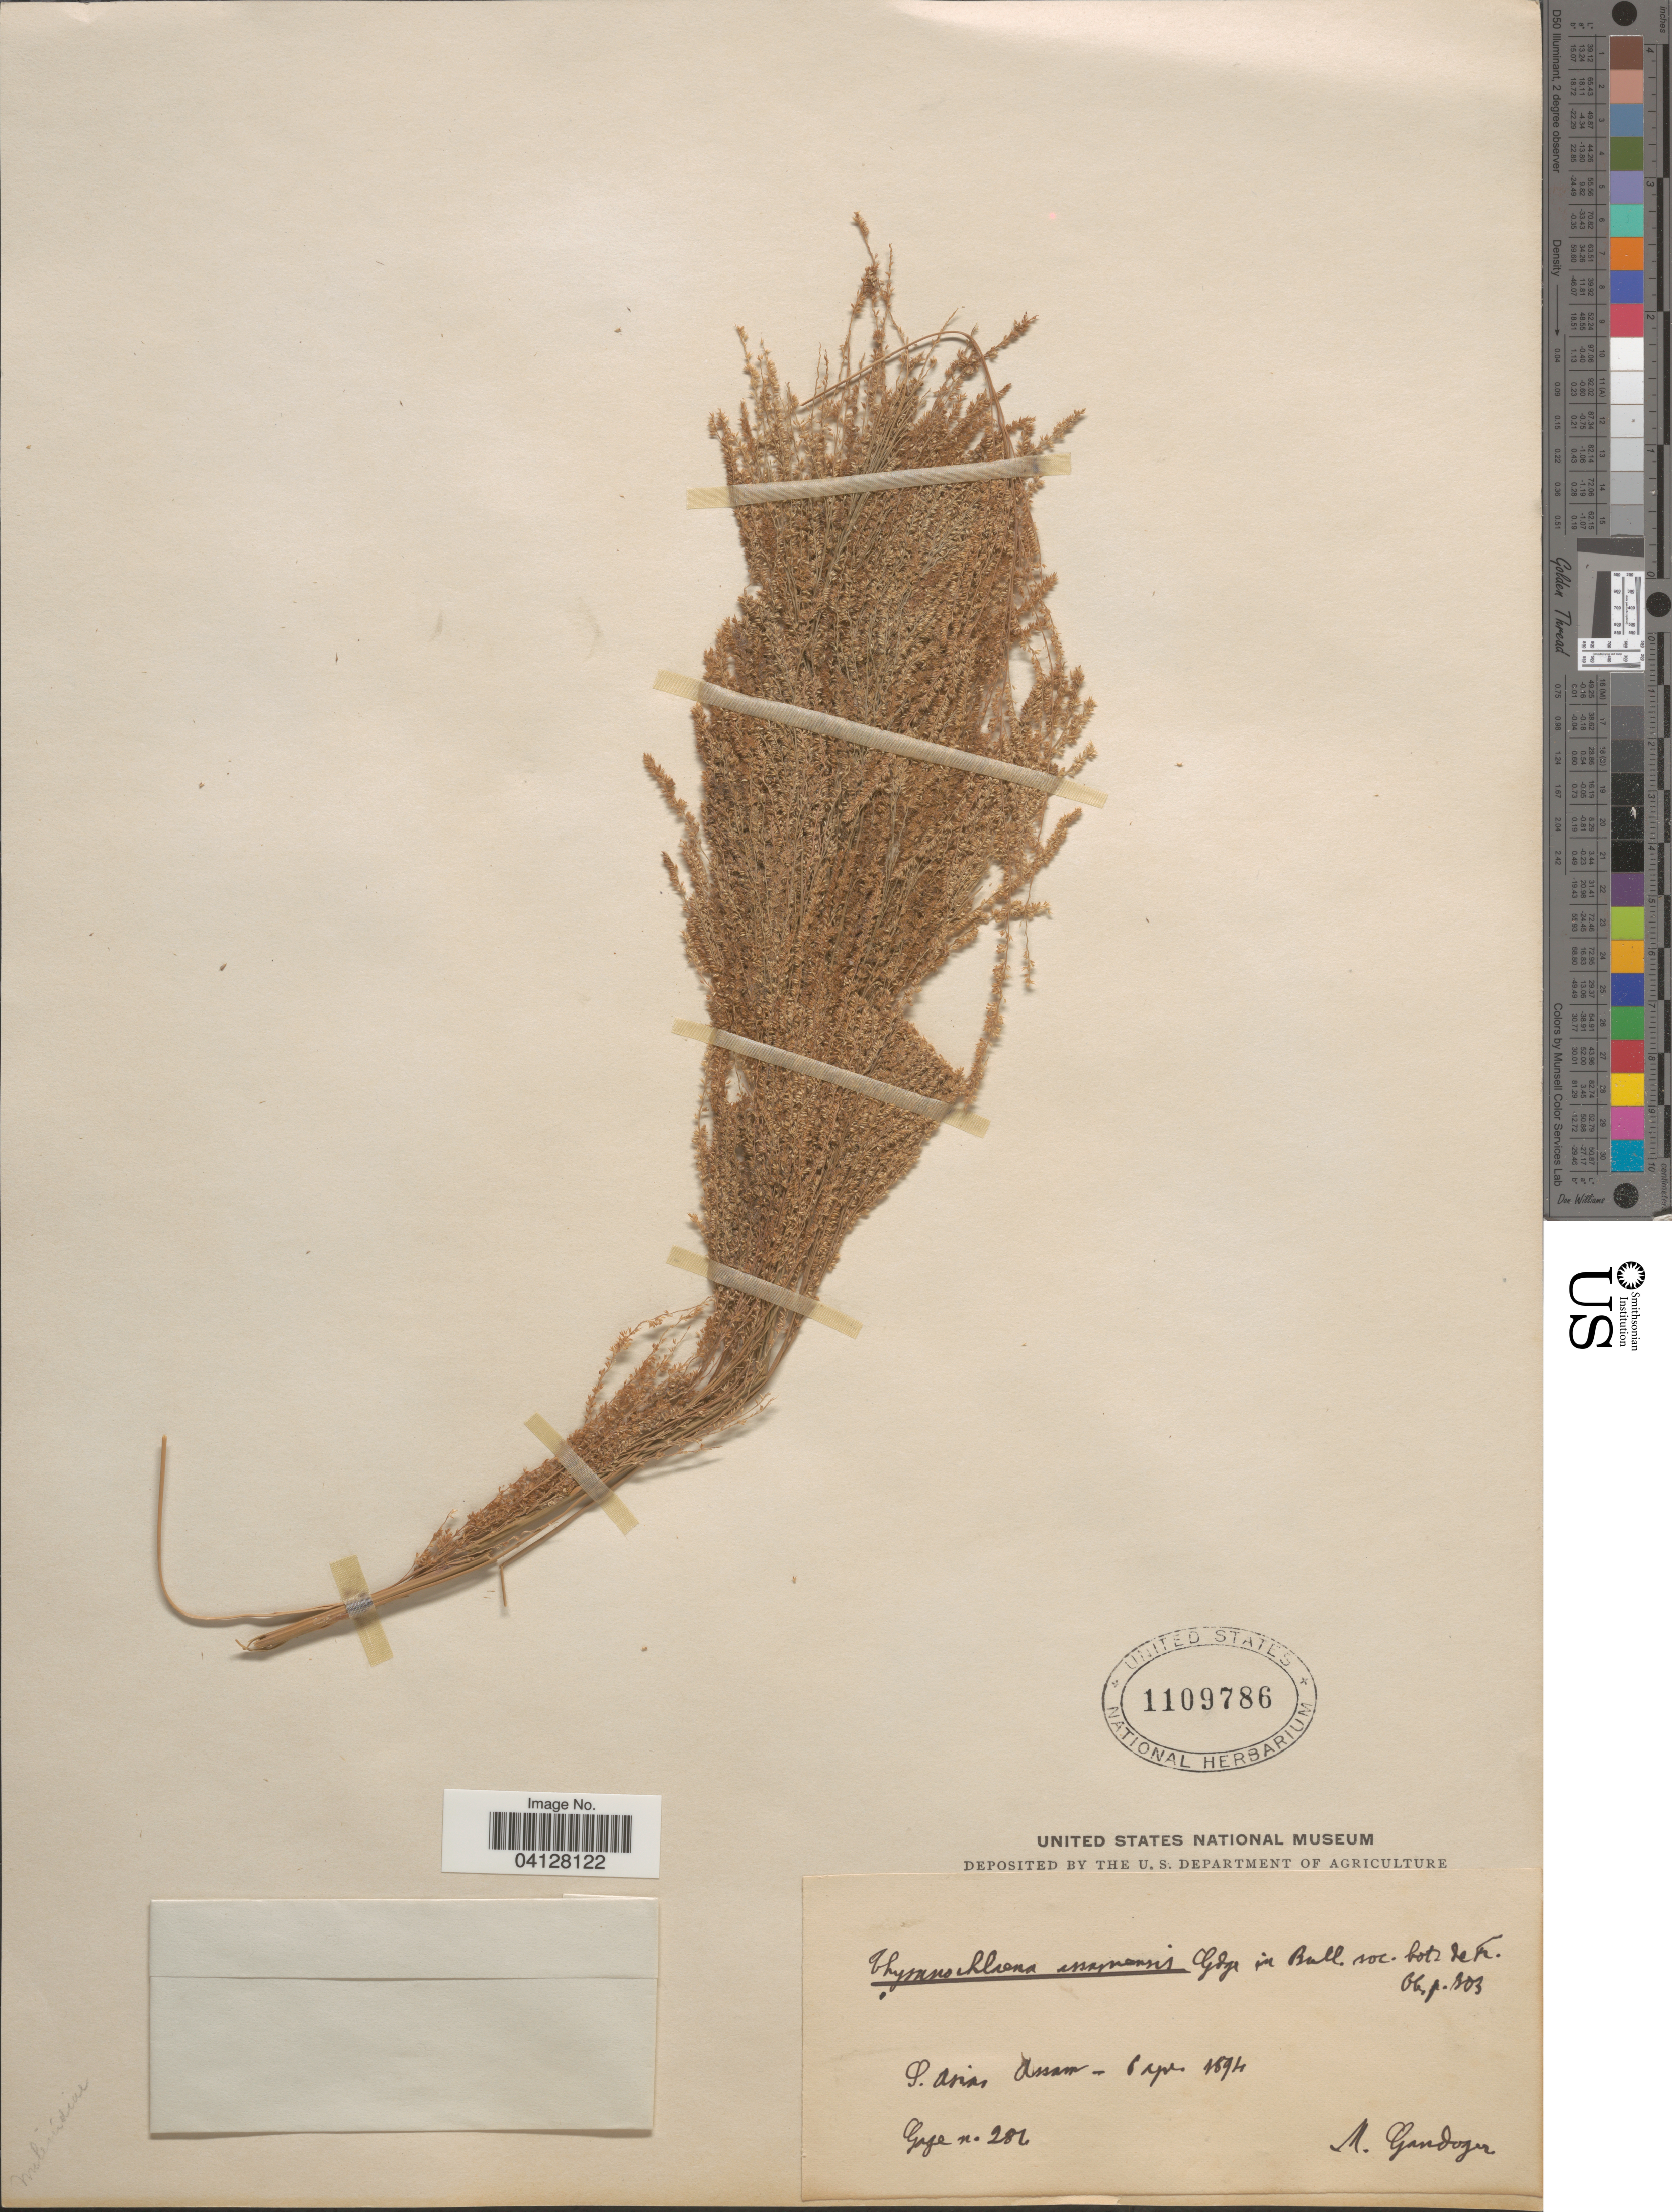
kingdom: Plantae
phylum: Tracheophyta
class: Liliopsida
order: Poales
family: Poaceae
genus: Thysanolaena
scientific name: Thysanolaena assamensis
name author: Gand.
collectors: M. Gandoger & Gage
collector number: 286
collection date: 1894-04-06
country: India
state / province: Assam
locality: S. Asias [interpreted].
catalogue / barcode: US 1109786